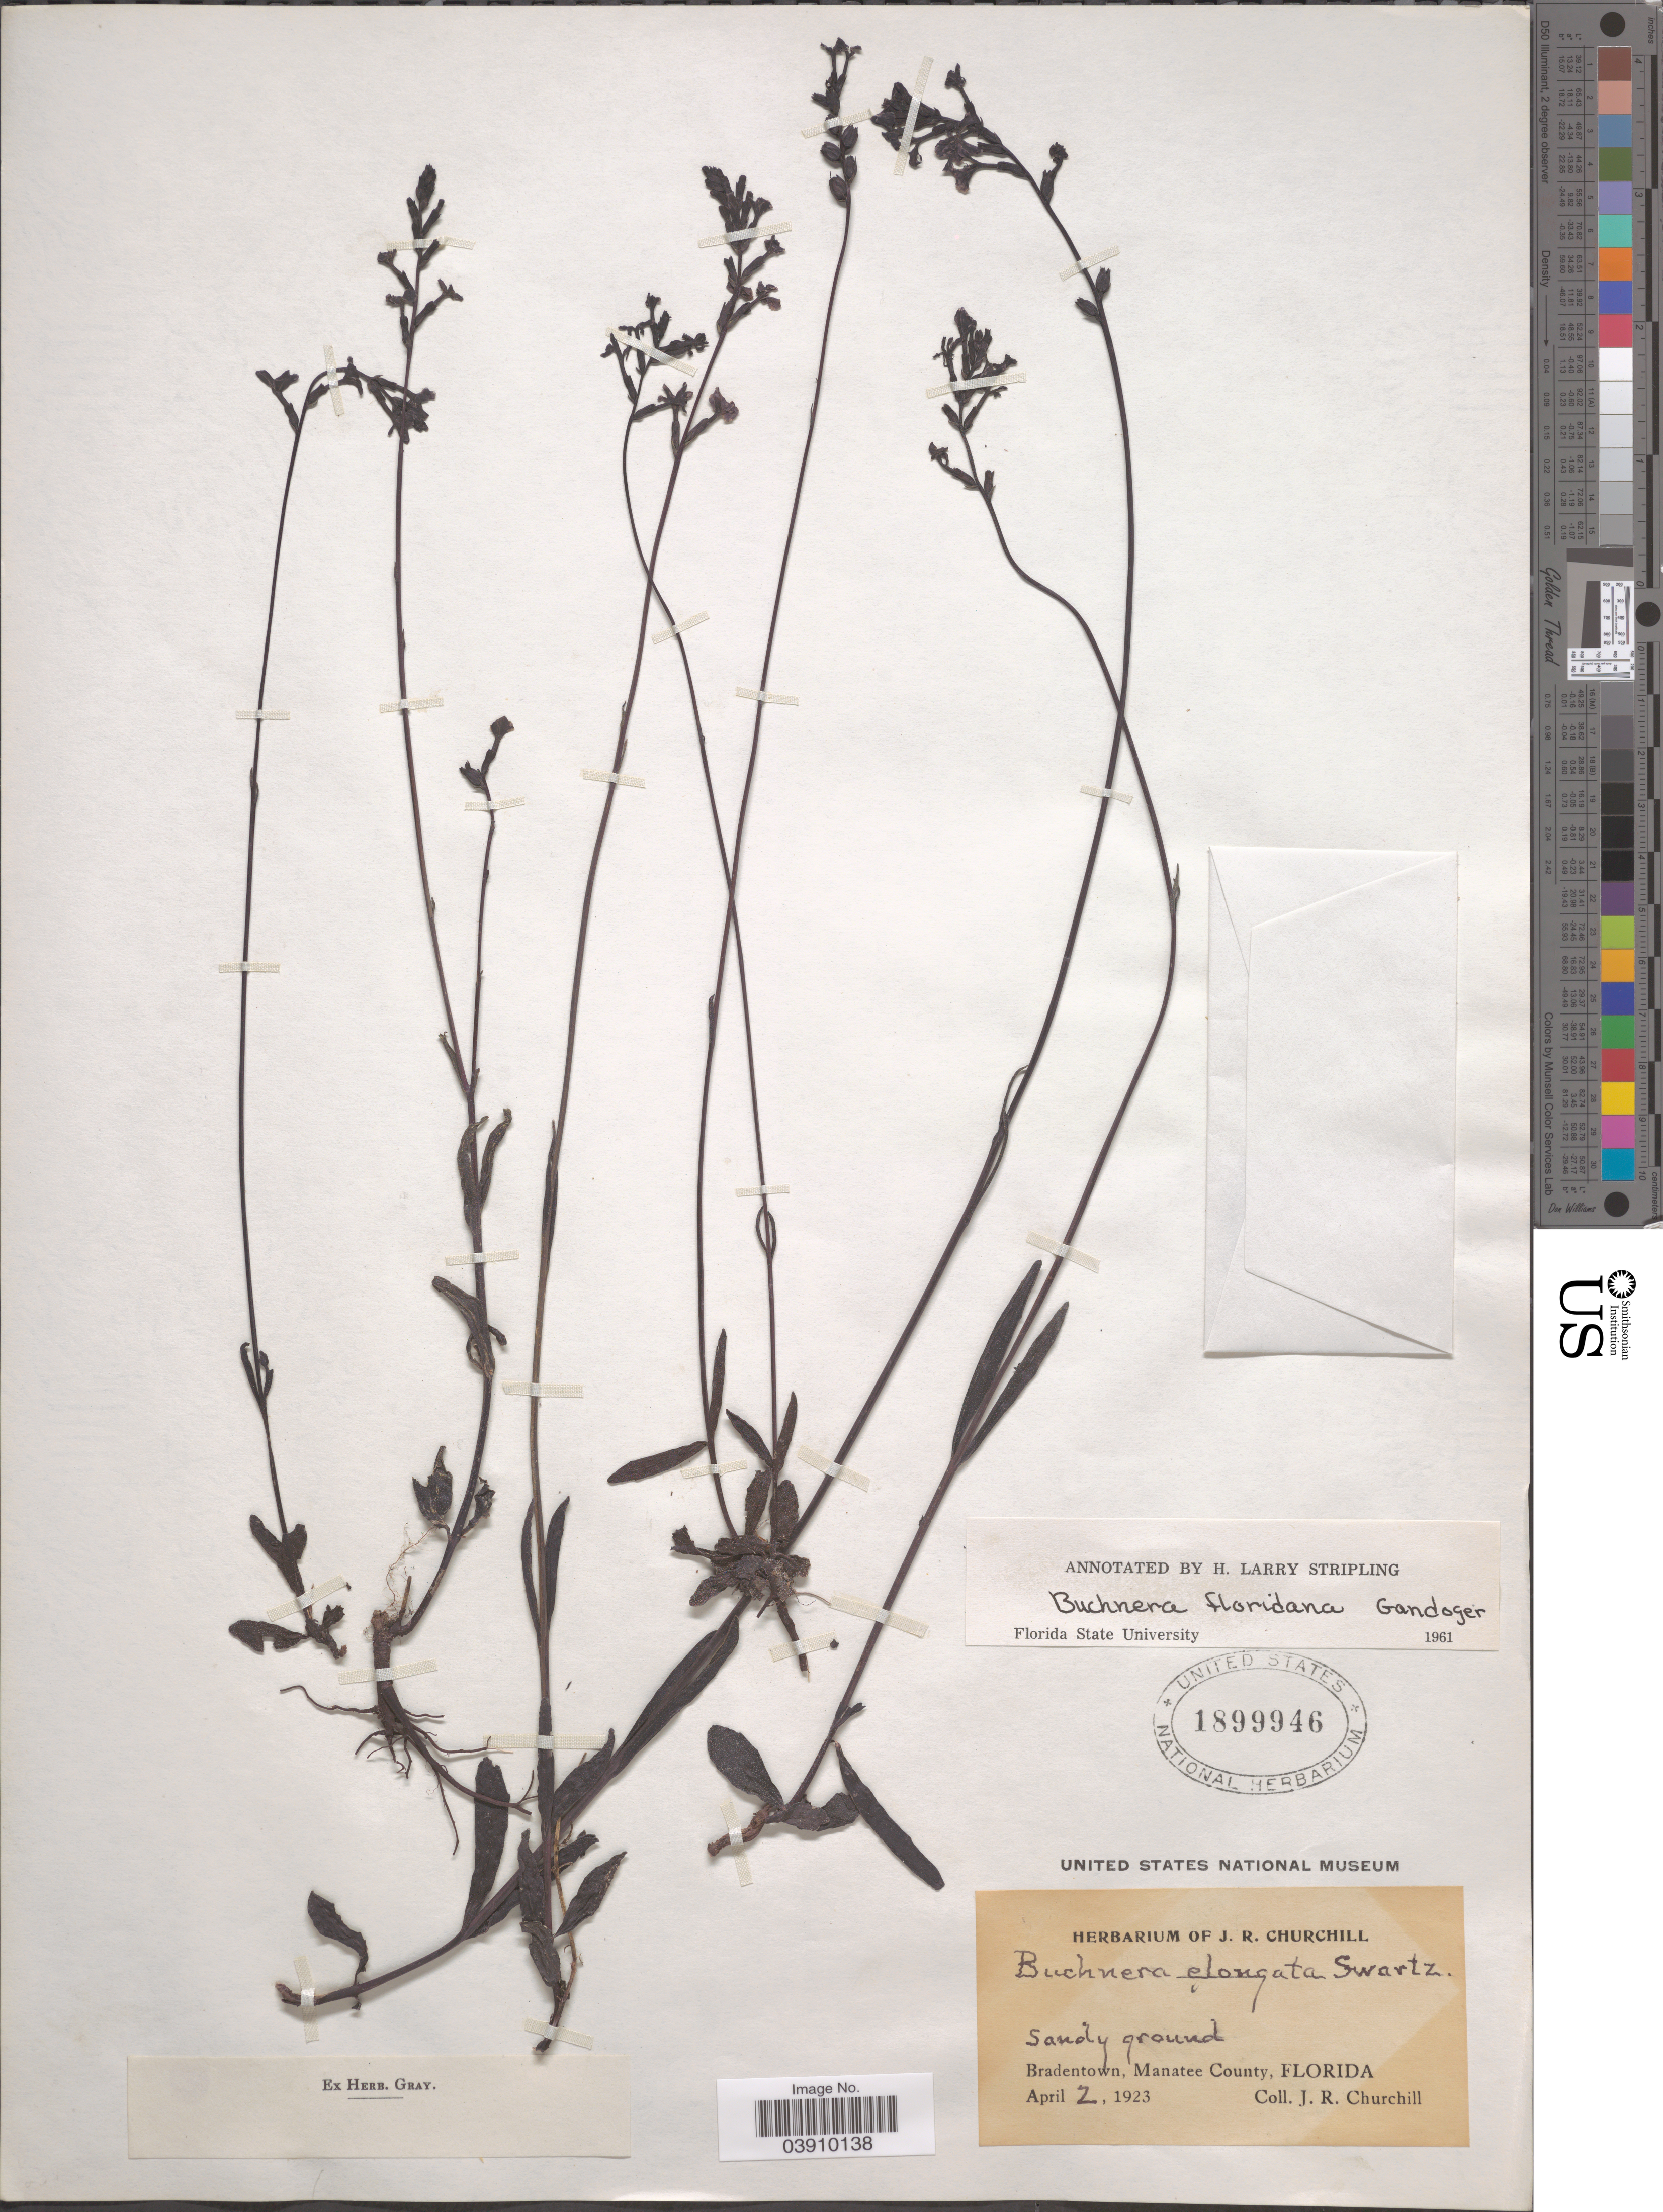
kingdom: Plantae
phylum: Tracheophyta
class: Magnoliopsida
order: Lamiales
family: Orobanchaceae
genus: Buchnera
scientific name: Buchnera floridana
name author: Gand.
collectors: J. Churchill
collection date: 1923-04-02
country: United States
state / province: Florida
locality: Bradentown, Manatee County.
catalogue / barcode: US 1899946